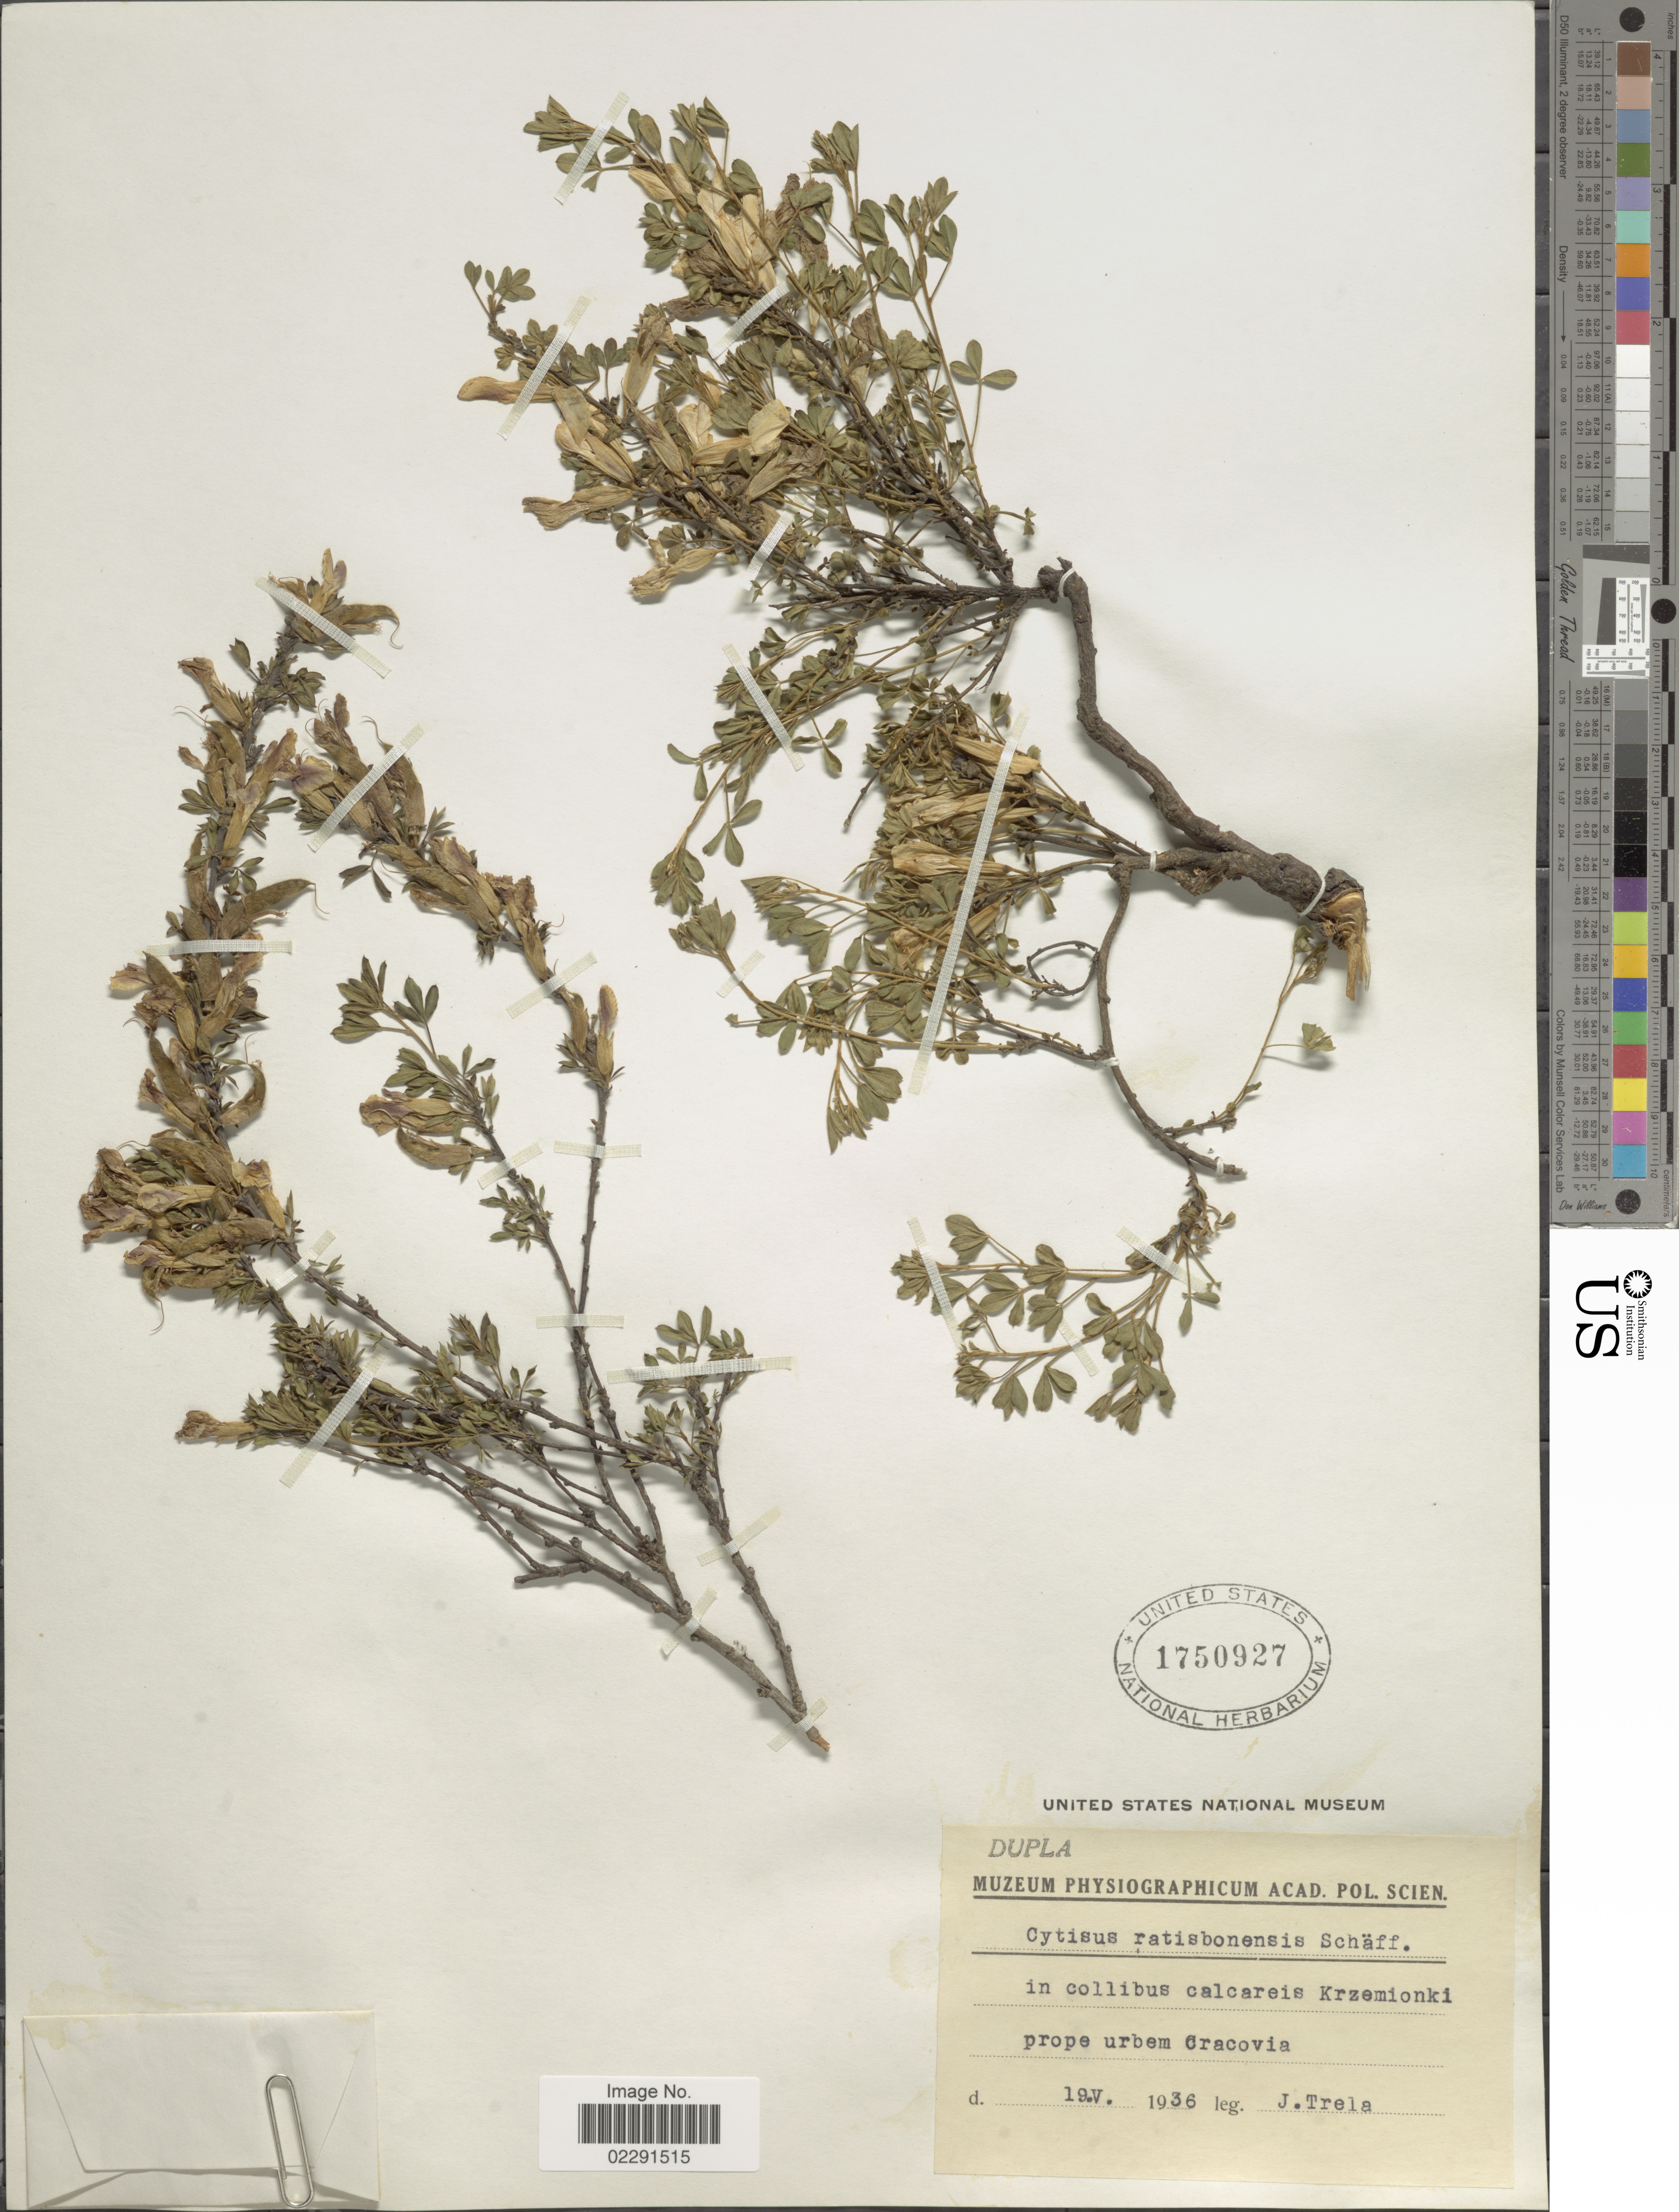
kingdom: Plantae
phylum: Tracheophyta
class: Magnoliopsida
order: Fabales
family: Fabaceae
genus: Cytisus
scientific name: Cytisus ratisbonensis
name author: Schaeff.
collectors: J. Trela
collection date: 1936-05-19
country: Poland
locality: In collibus calcareis Krzemionki prope urbem Cracovia.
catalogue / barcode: US 1750927